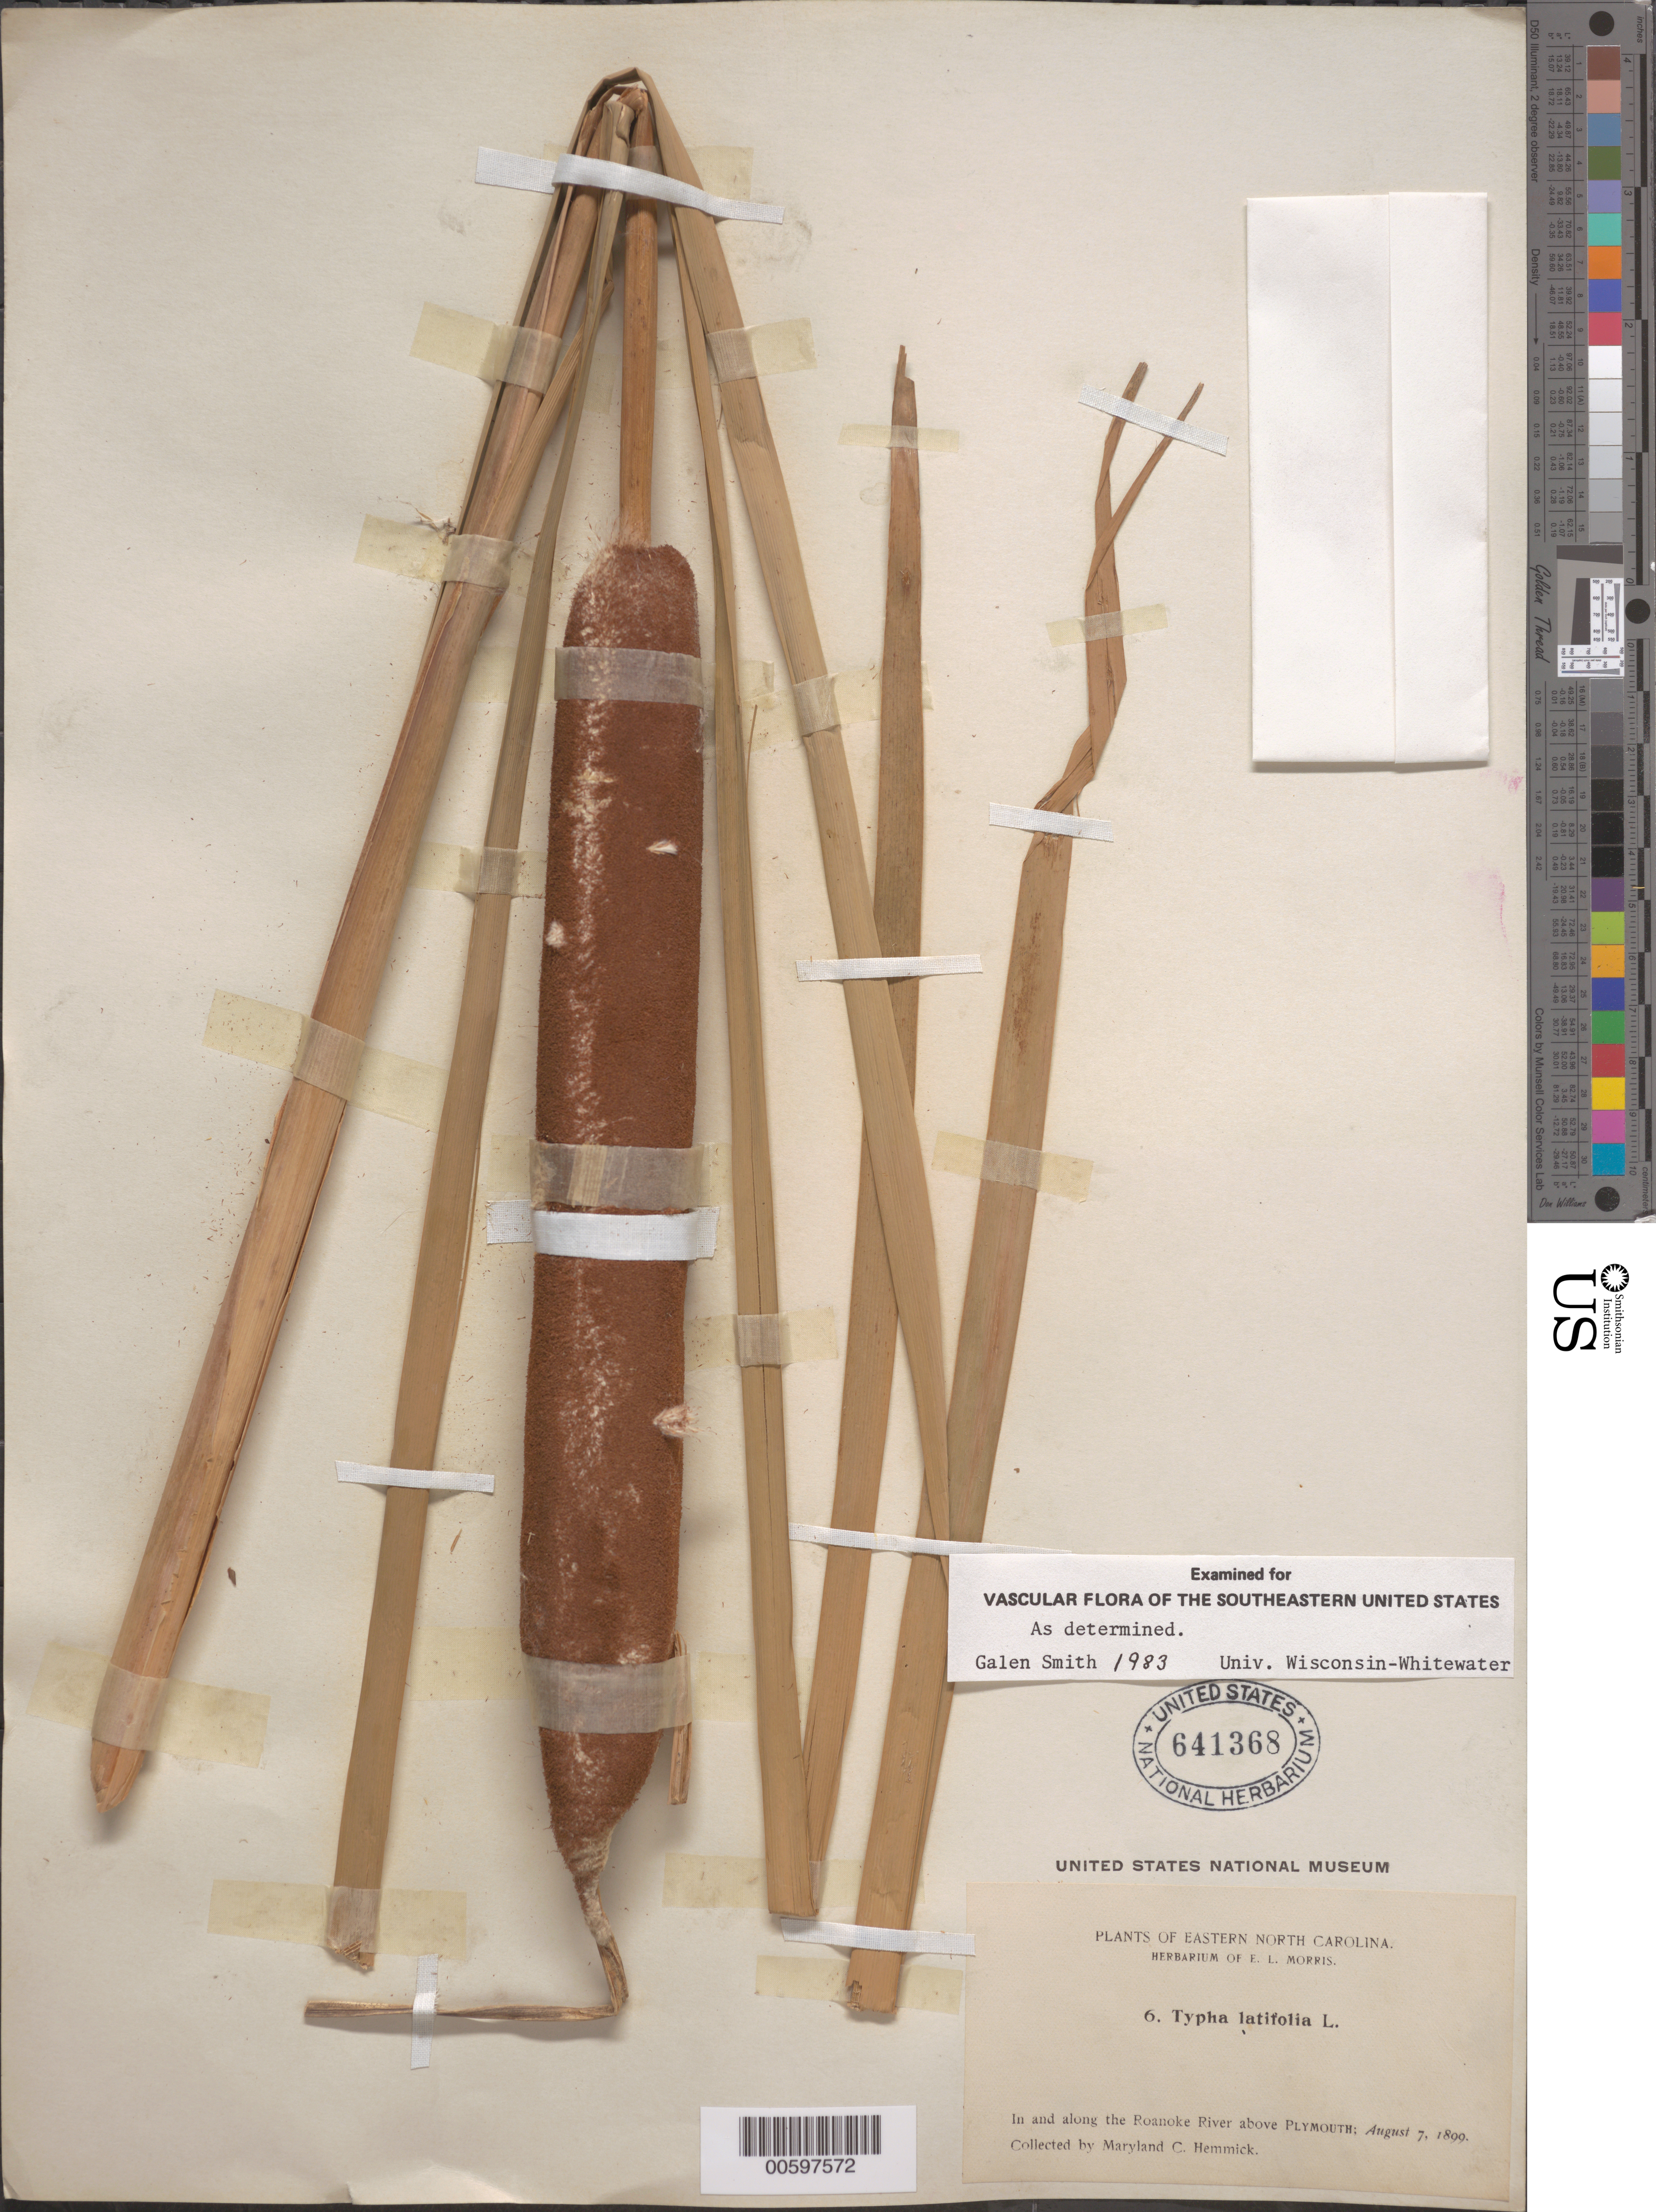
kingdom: Plantae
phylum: Tracheophyta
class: Liliopsida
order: Poales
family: Typhaceae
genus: Typha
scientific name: Typha latifolia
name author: L.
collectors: M. Hemmick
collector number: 6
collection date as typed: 07 Aug 1899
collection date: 1899-08-07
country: United States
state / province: North Carolina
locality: Plymouth, Roanoke River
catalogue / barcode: US 641368